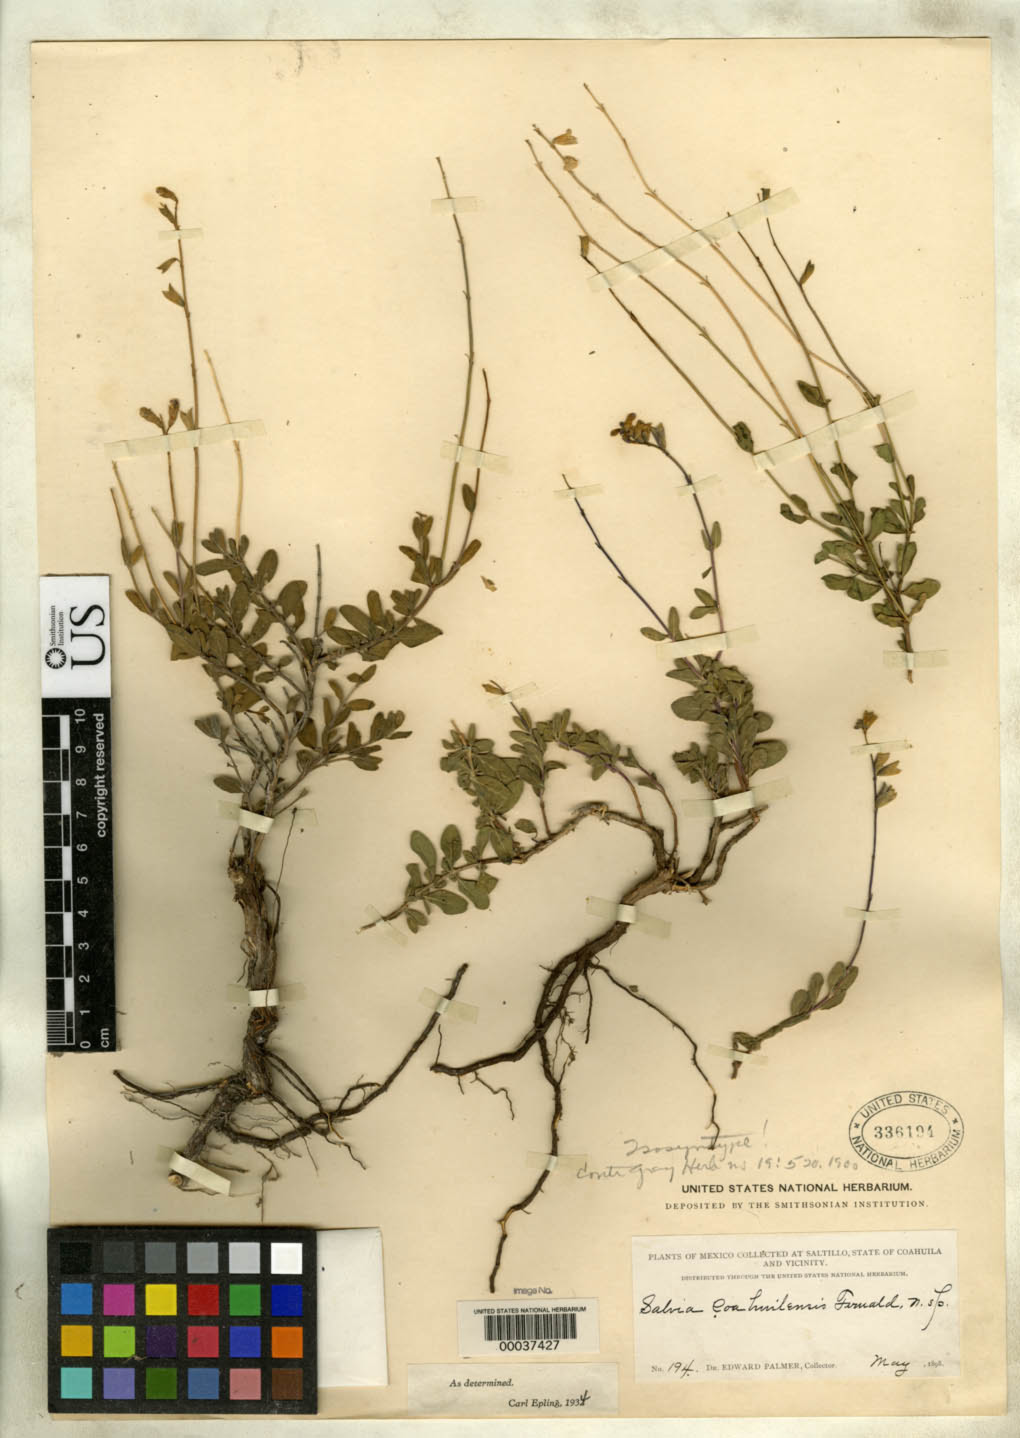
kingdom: Plantae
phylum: Tracheophyta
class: Magnoliopsida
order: Lamiales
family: Lamiaceae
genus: Salvia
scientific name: Salvia coahuilensis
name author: Fernald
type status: Isolectotype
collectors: E. Palmer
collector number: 194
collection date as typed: May 1898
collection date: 1898-05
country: Mexico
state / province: Coahuila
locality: Saltillo.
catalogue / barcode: US 336194